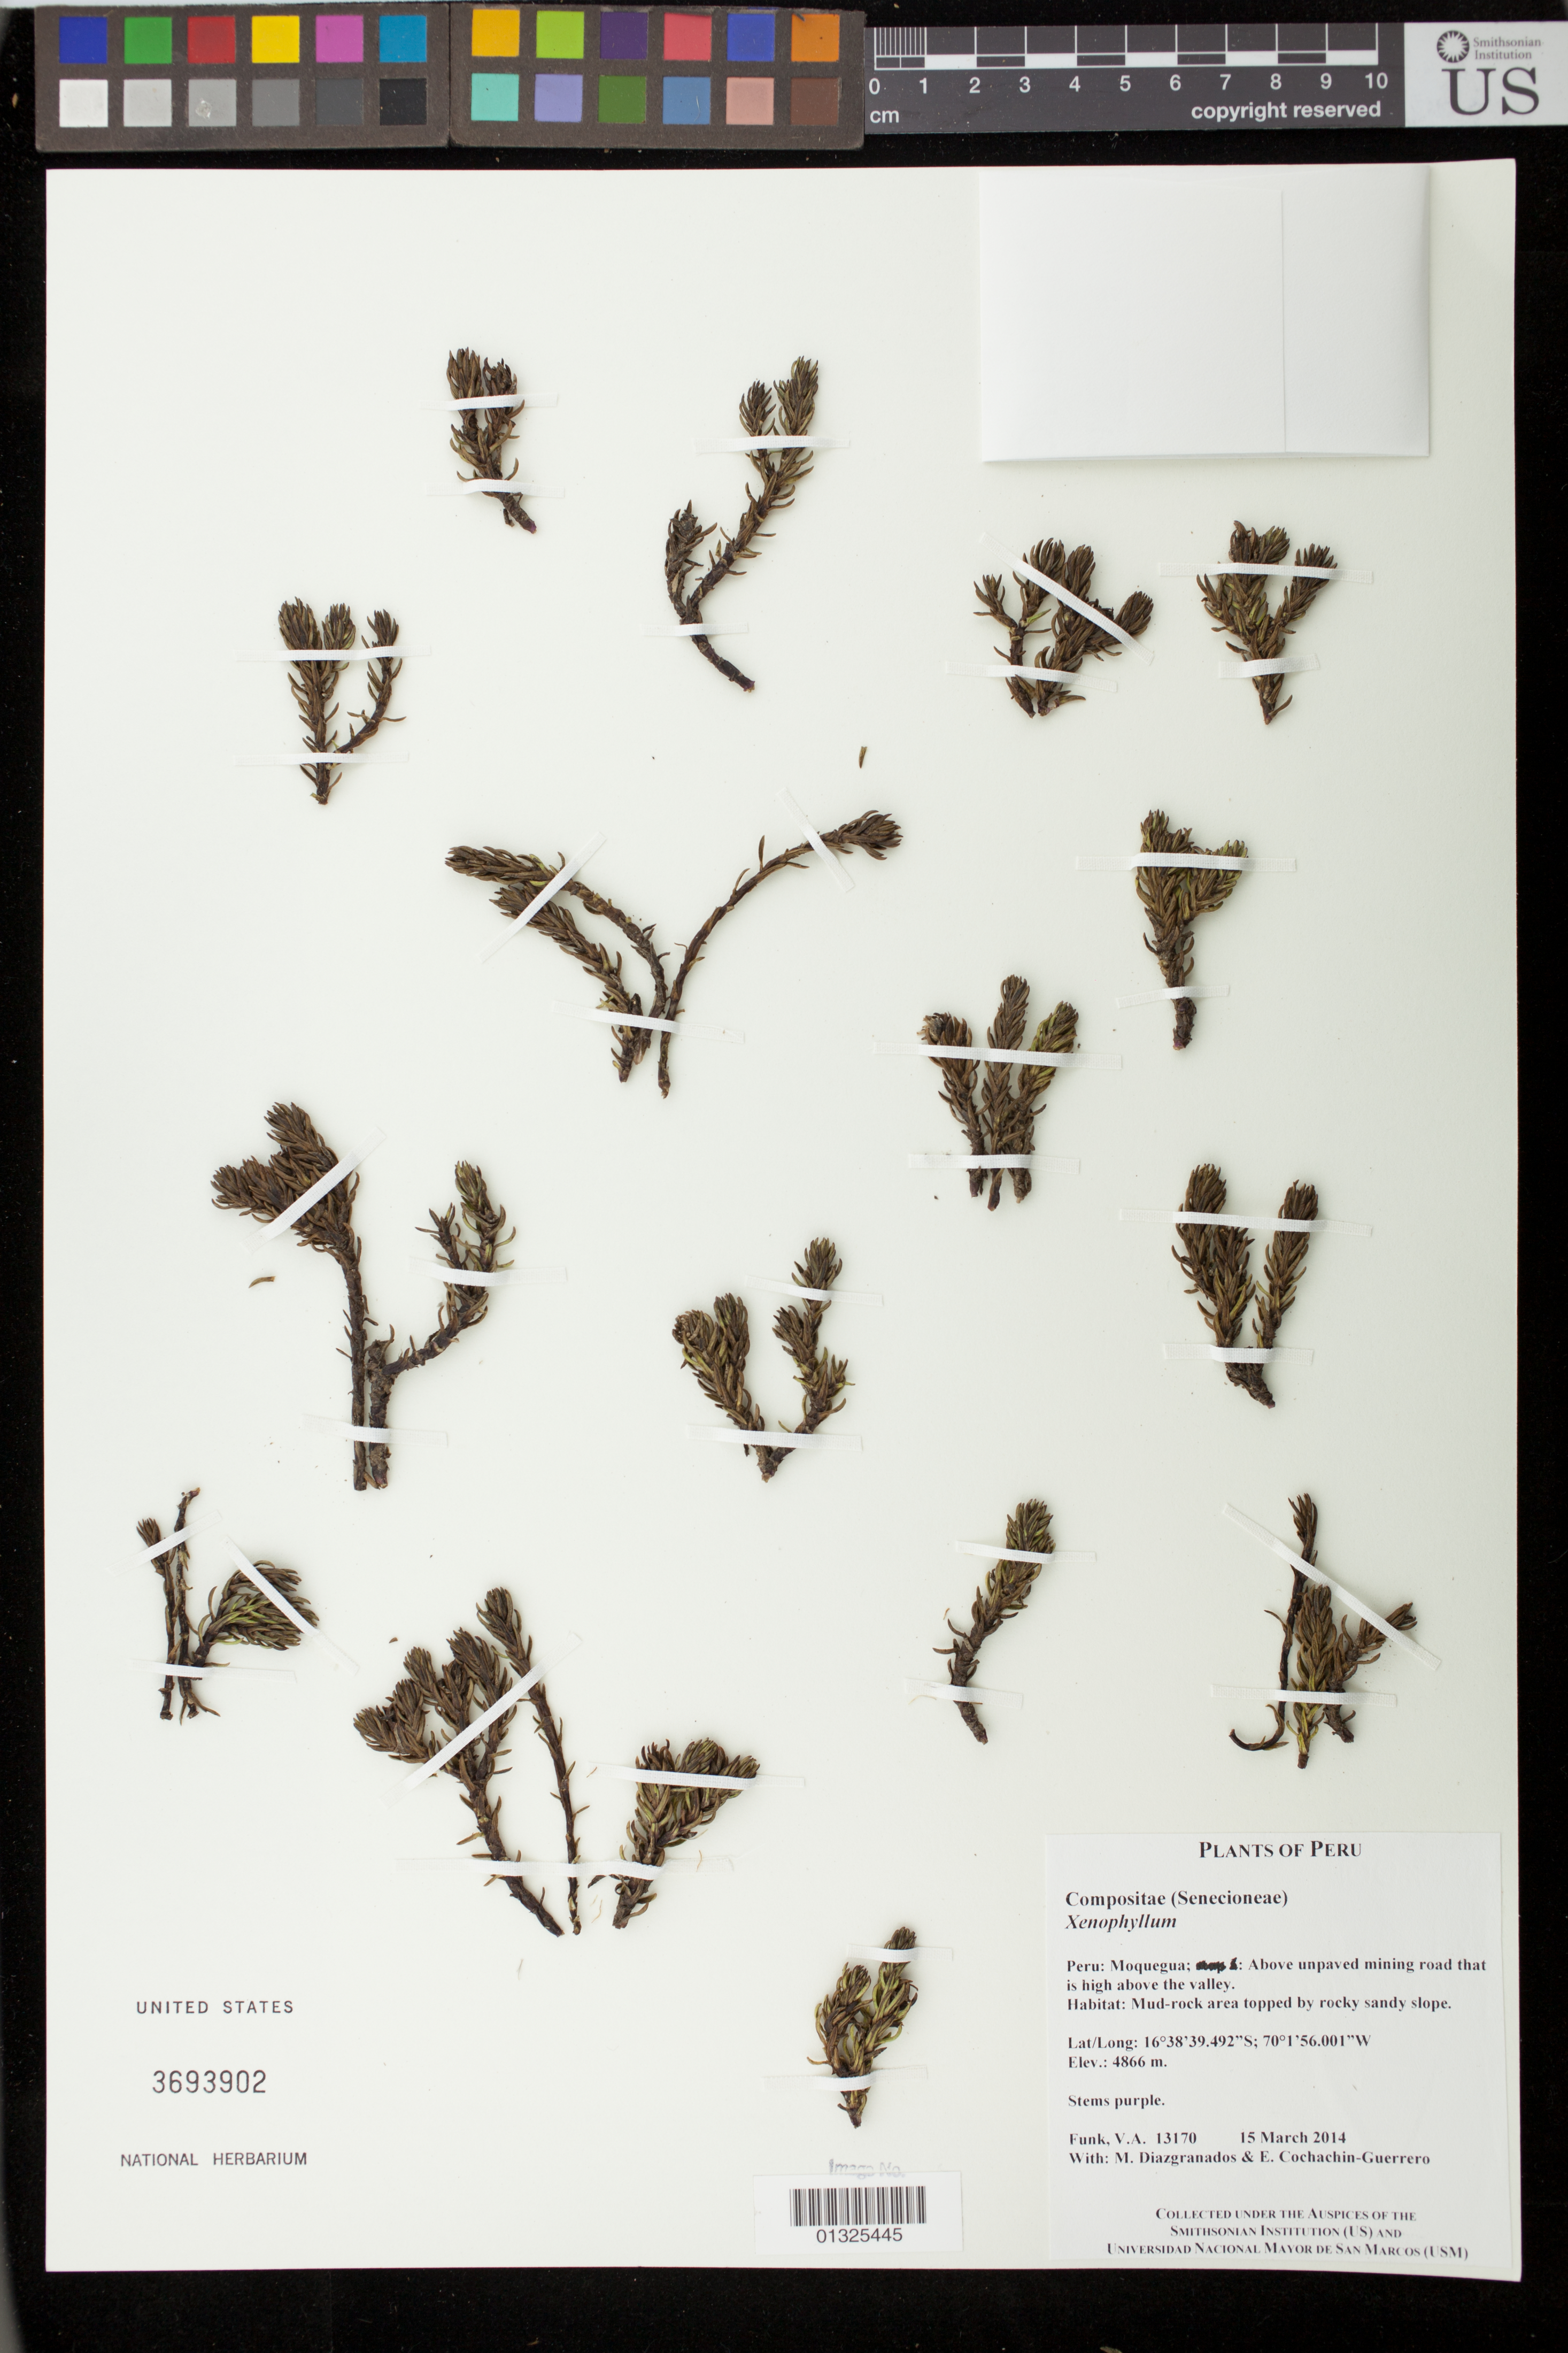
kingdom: Plantae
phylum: Tracheophyta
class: Magnoliopsida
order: Asterales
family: Asteraceae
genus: Xenophyllum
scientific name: Xenophyllum ciliolatum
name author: (A. Gray) V.A. Funk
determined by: Funk, Vicki A., (BOT), Smithsonian Institution - National Museum of Natural History (UNITED STATES)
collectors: M. Diazgranados C. & E. Cochachin Guerrero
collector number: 13170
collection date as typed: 15 March 2014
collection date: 2014-03-15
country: Peru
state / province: Moquegua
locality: Above unpaved mining road that is high above the valley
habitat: Mud-rock area topped by rocky sandy slope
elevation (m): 4866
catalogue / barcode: US 3693902